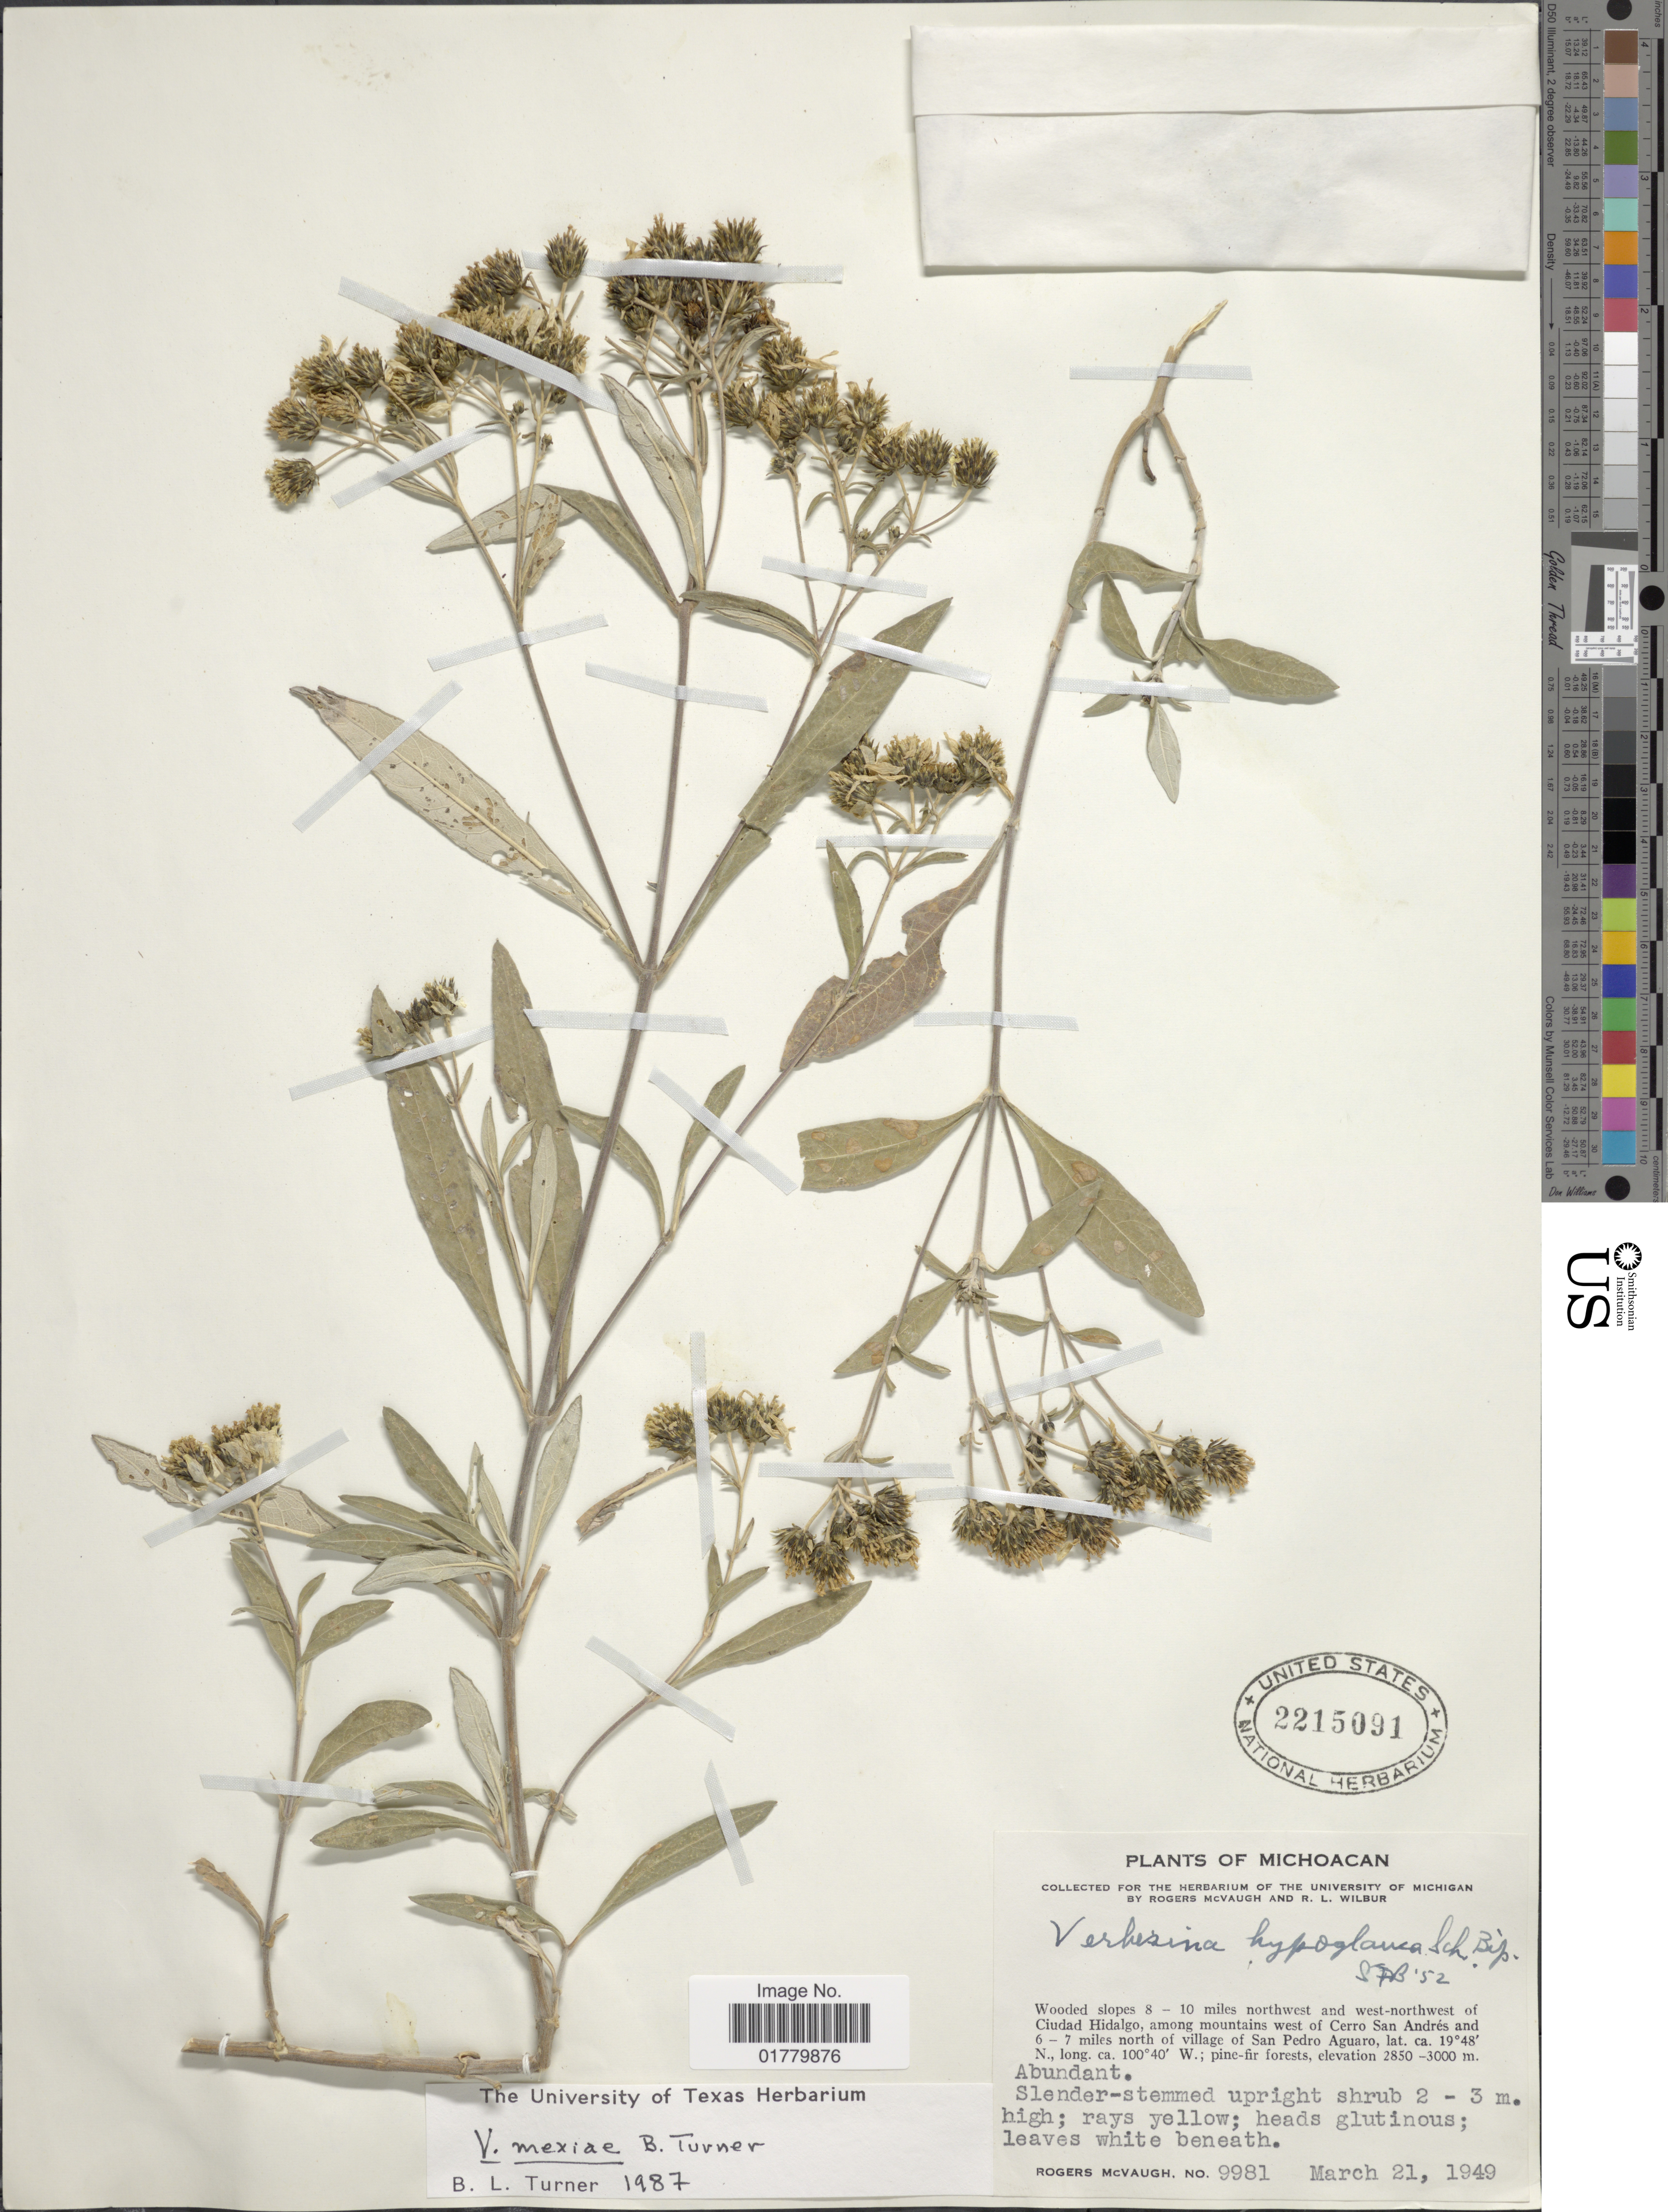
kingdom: Plantae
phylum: Tracheophyta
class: Magnoliopsida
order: Asterales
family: Asteraceae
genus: Verbesina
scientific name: Verbesina mexiae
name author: B.L. Turner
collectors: R. McVaugh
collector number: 9981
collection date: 1949-03-21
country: Mexico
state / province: Michoacán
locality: Wooded slopes 8 - 10 miles northwest and west-northwest of Ciudad Hidalgo, among mountains west of Cerro San Andrés and 6-7 miles north of village of San Pedro Aguaro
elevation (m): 2850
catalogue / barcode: US 2215091